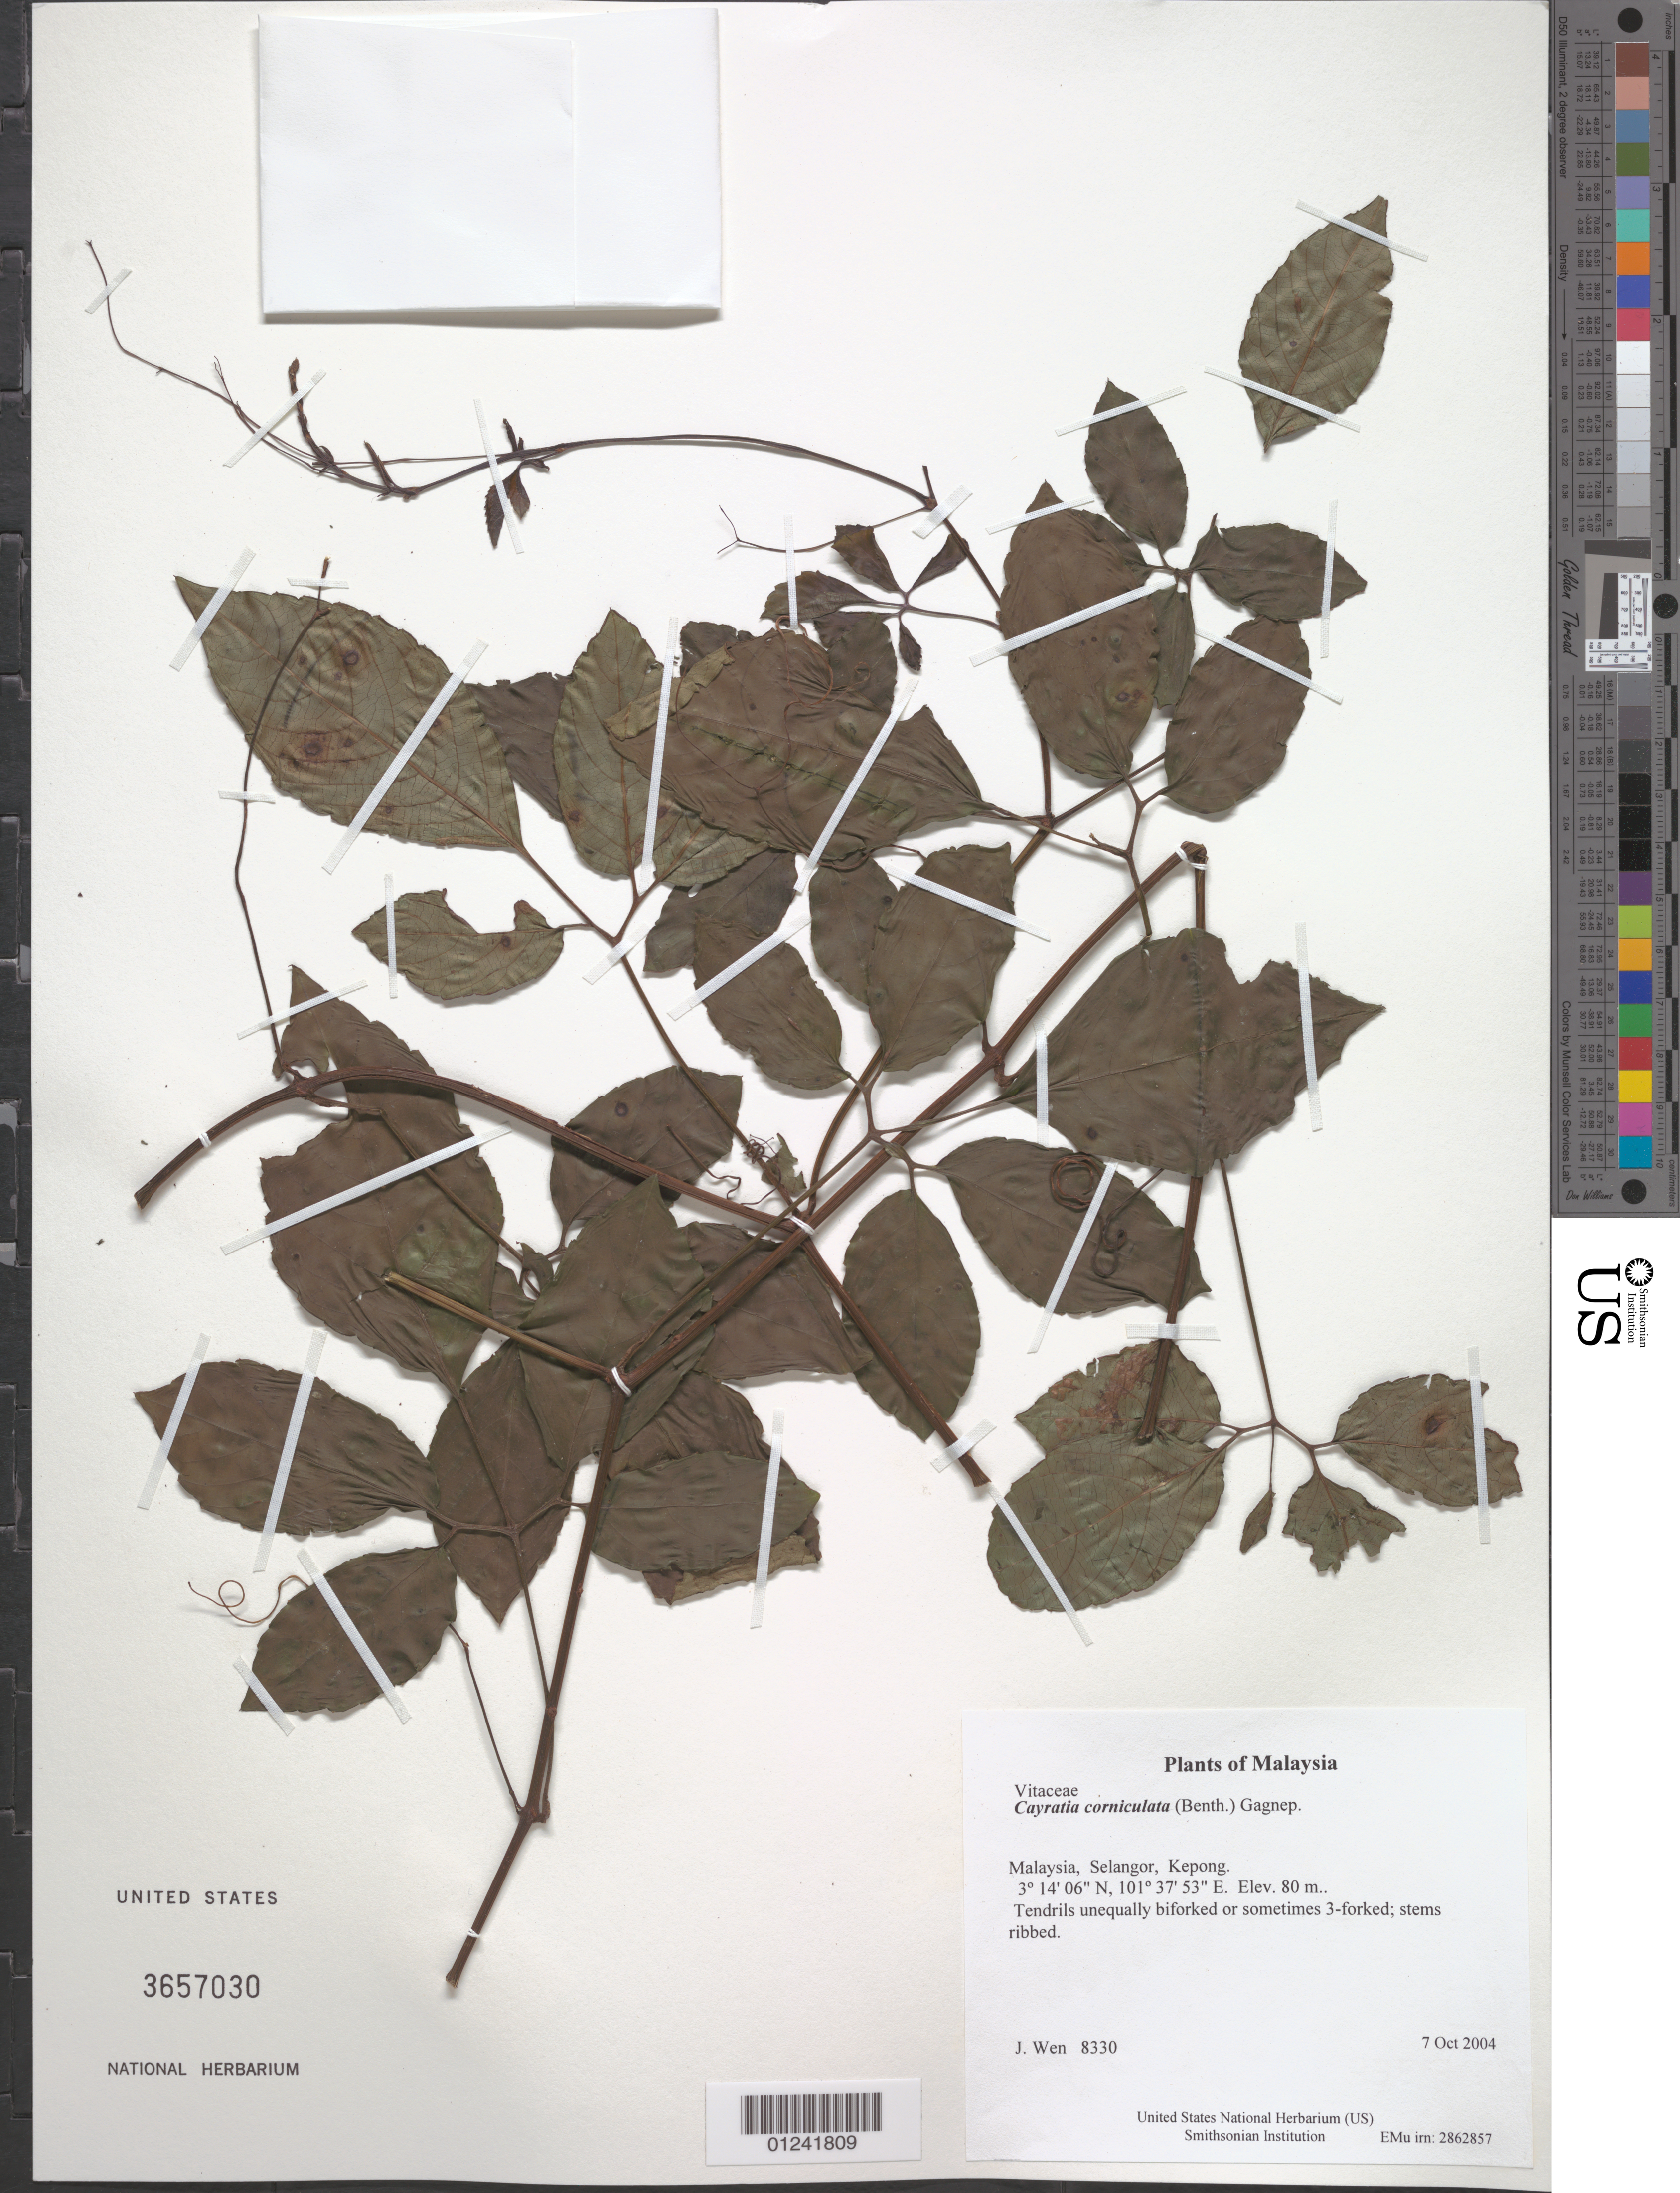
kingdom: Plantae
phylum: Tracheophyta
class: Magnoliopsida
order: Vitales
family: Vitaceae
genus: Causonis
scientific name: Causonis corniculata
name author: (Benth.) J. Wen & L.M. Lu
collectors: J. Wen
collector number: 8330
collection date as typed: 7 Oct 2004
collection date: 2004-10-07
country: Malaysia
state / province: Selangor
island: Luzon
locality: Kepong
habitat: In evergreen forest near Arboretum of FRIM.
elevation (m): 80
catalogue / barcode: US 3657030